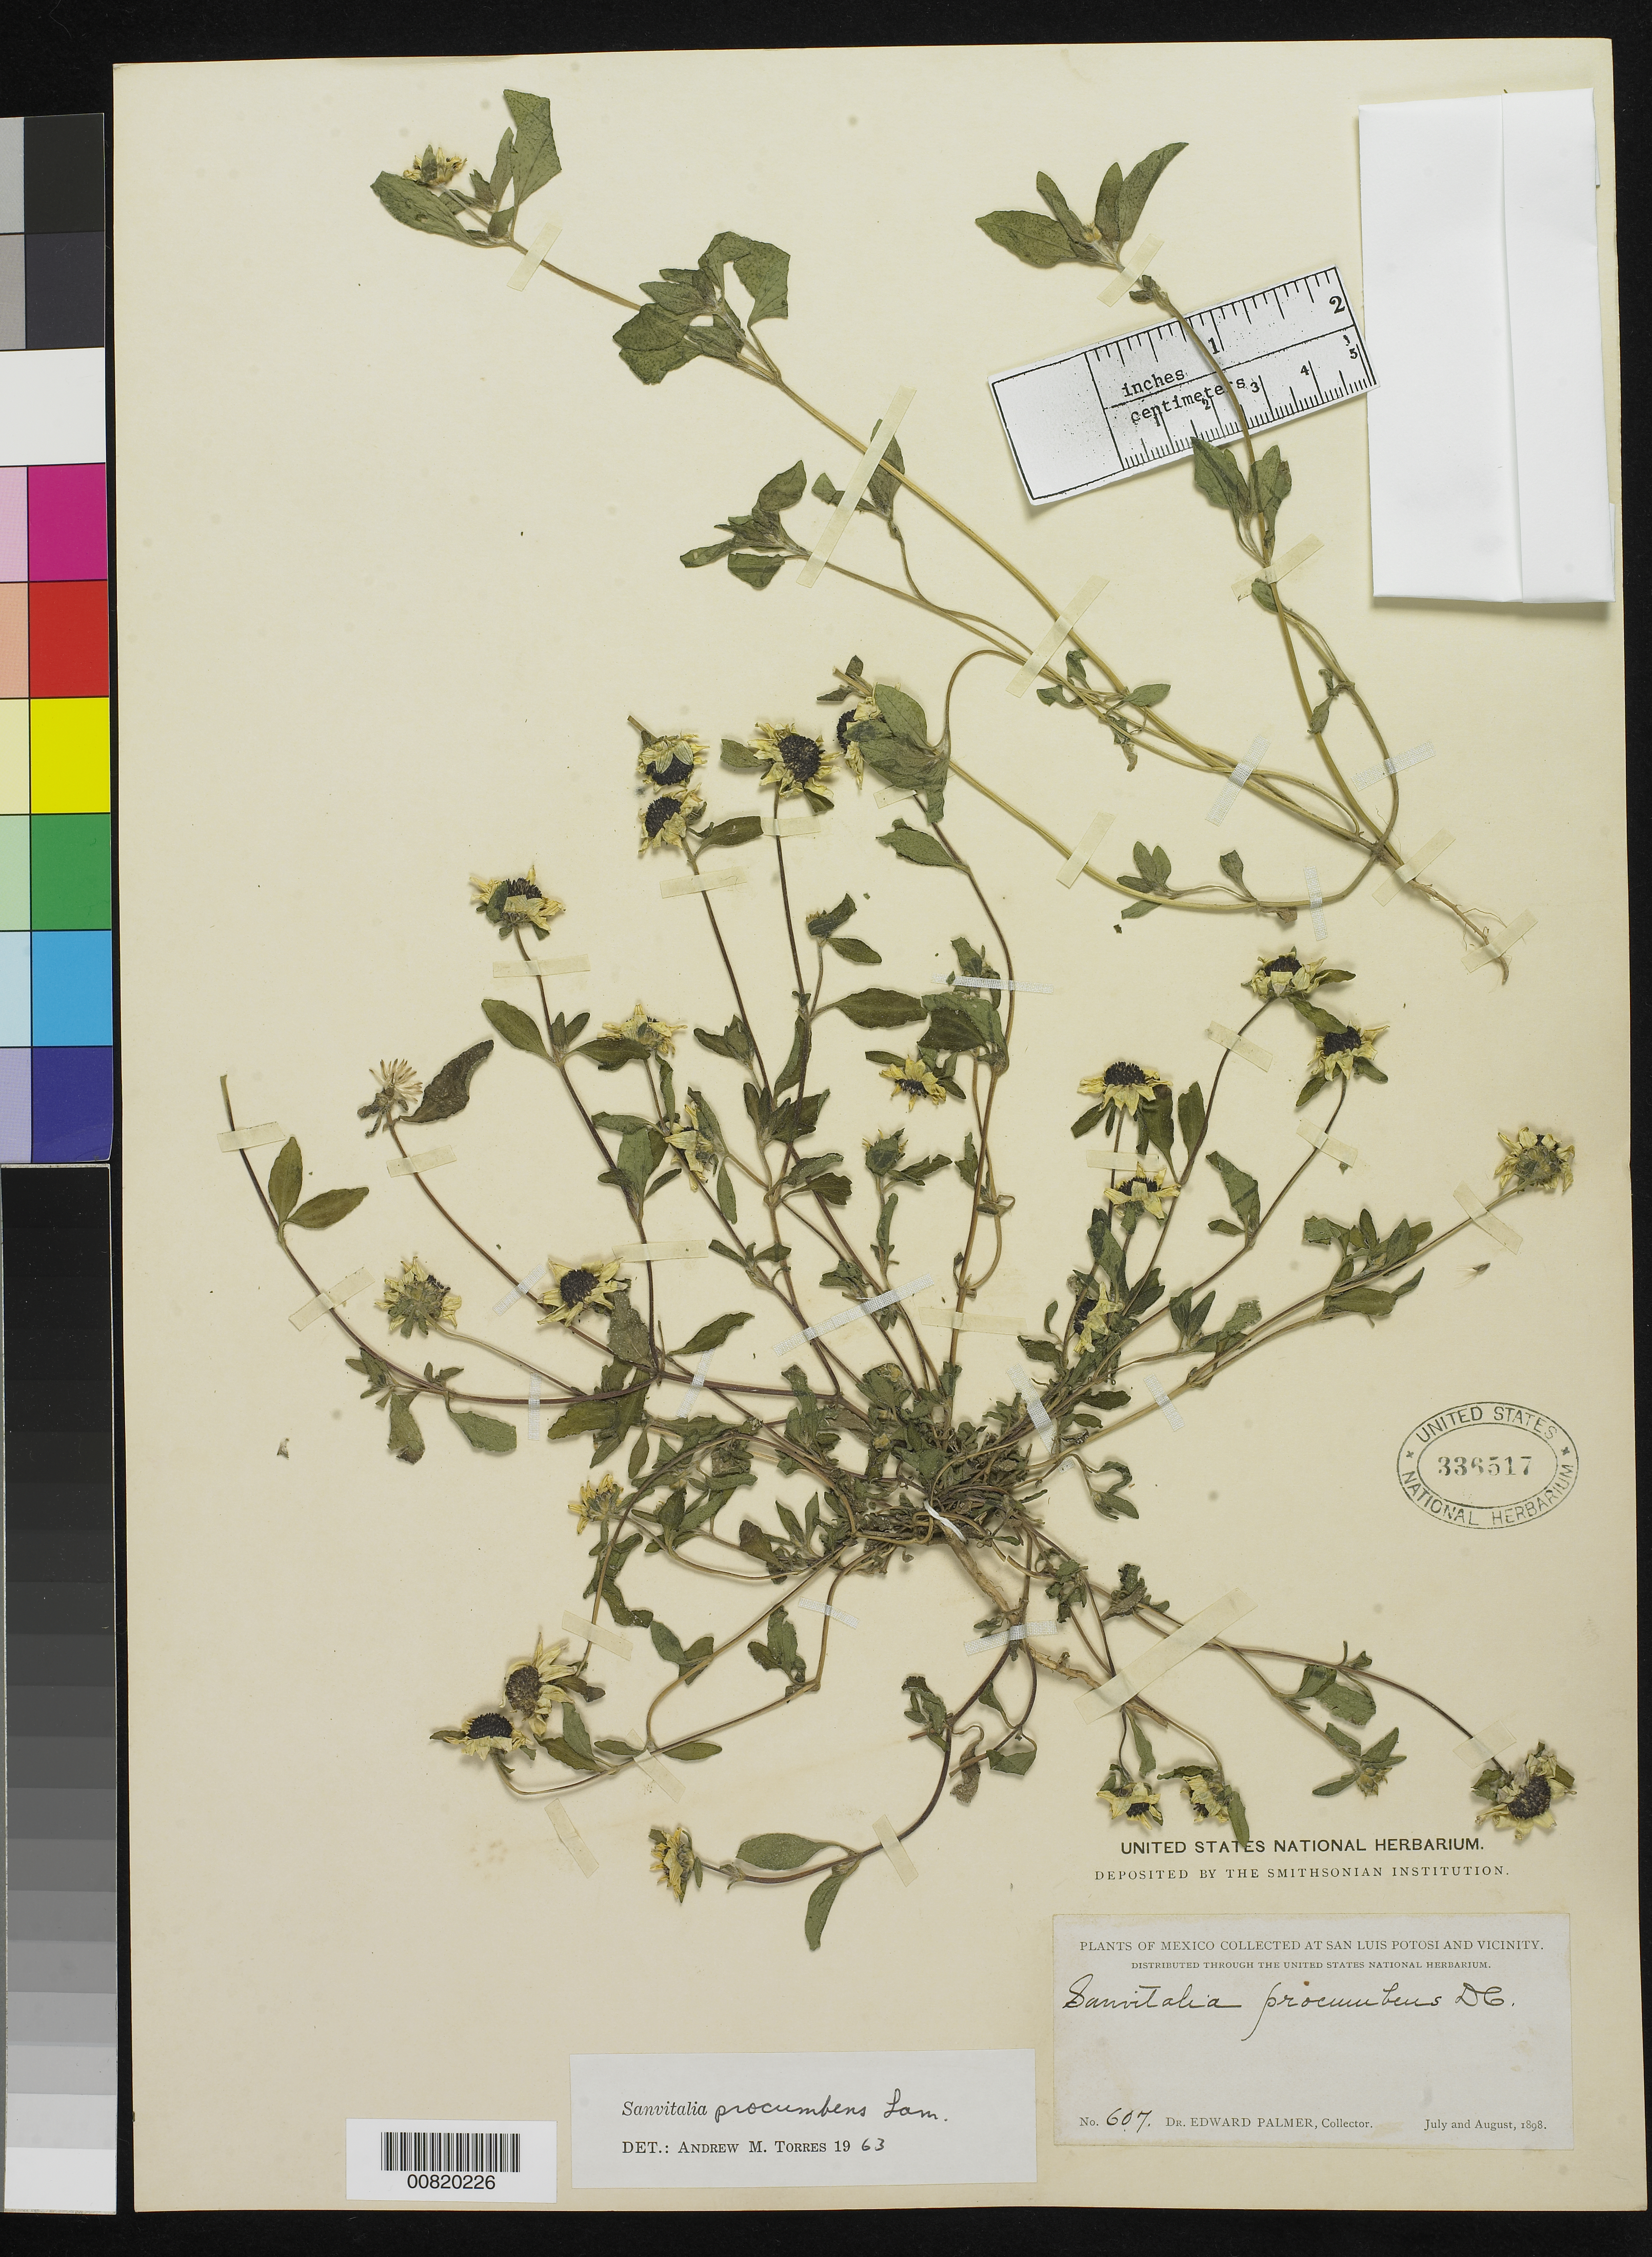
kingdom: Plantae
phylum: Tracheophyta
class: Magnoliopsida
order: Asterales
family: Asteraceae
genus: Sanvitalia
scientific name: Sanvitalia procumbens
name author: Lam.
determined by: Skibicki, Samuel V.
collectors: E. Palmer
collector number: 607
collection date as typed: Jul 1898 to -- Aug 1898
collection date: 1898-07/1898-08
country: Mexico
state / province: San Luis Potosí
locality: San Luis Potosí and vicinity.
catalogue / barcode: US 336517